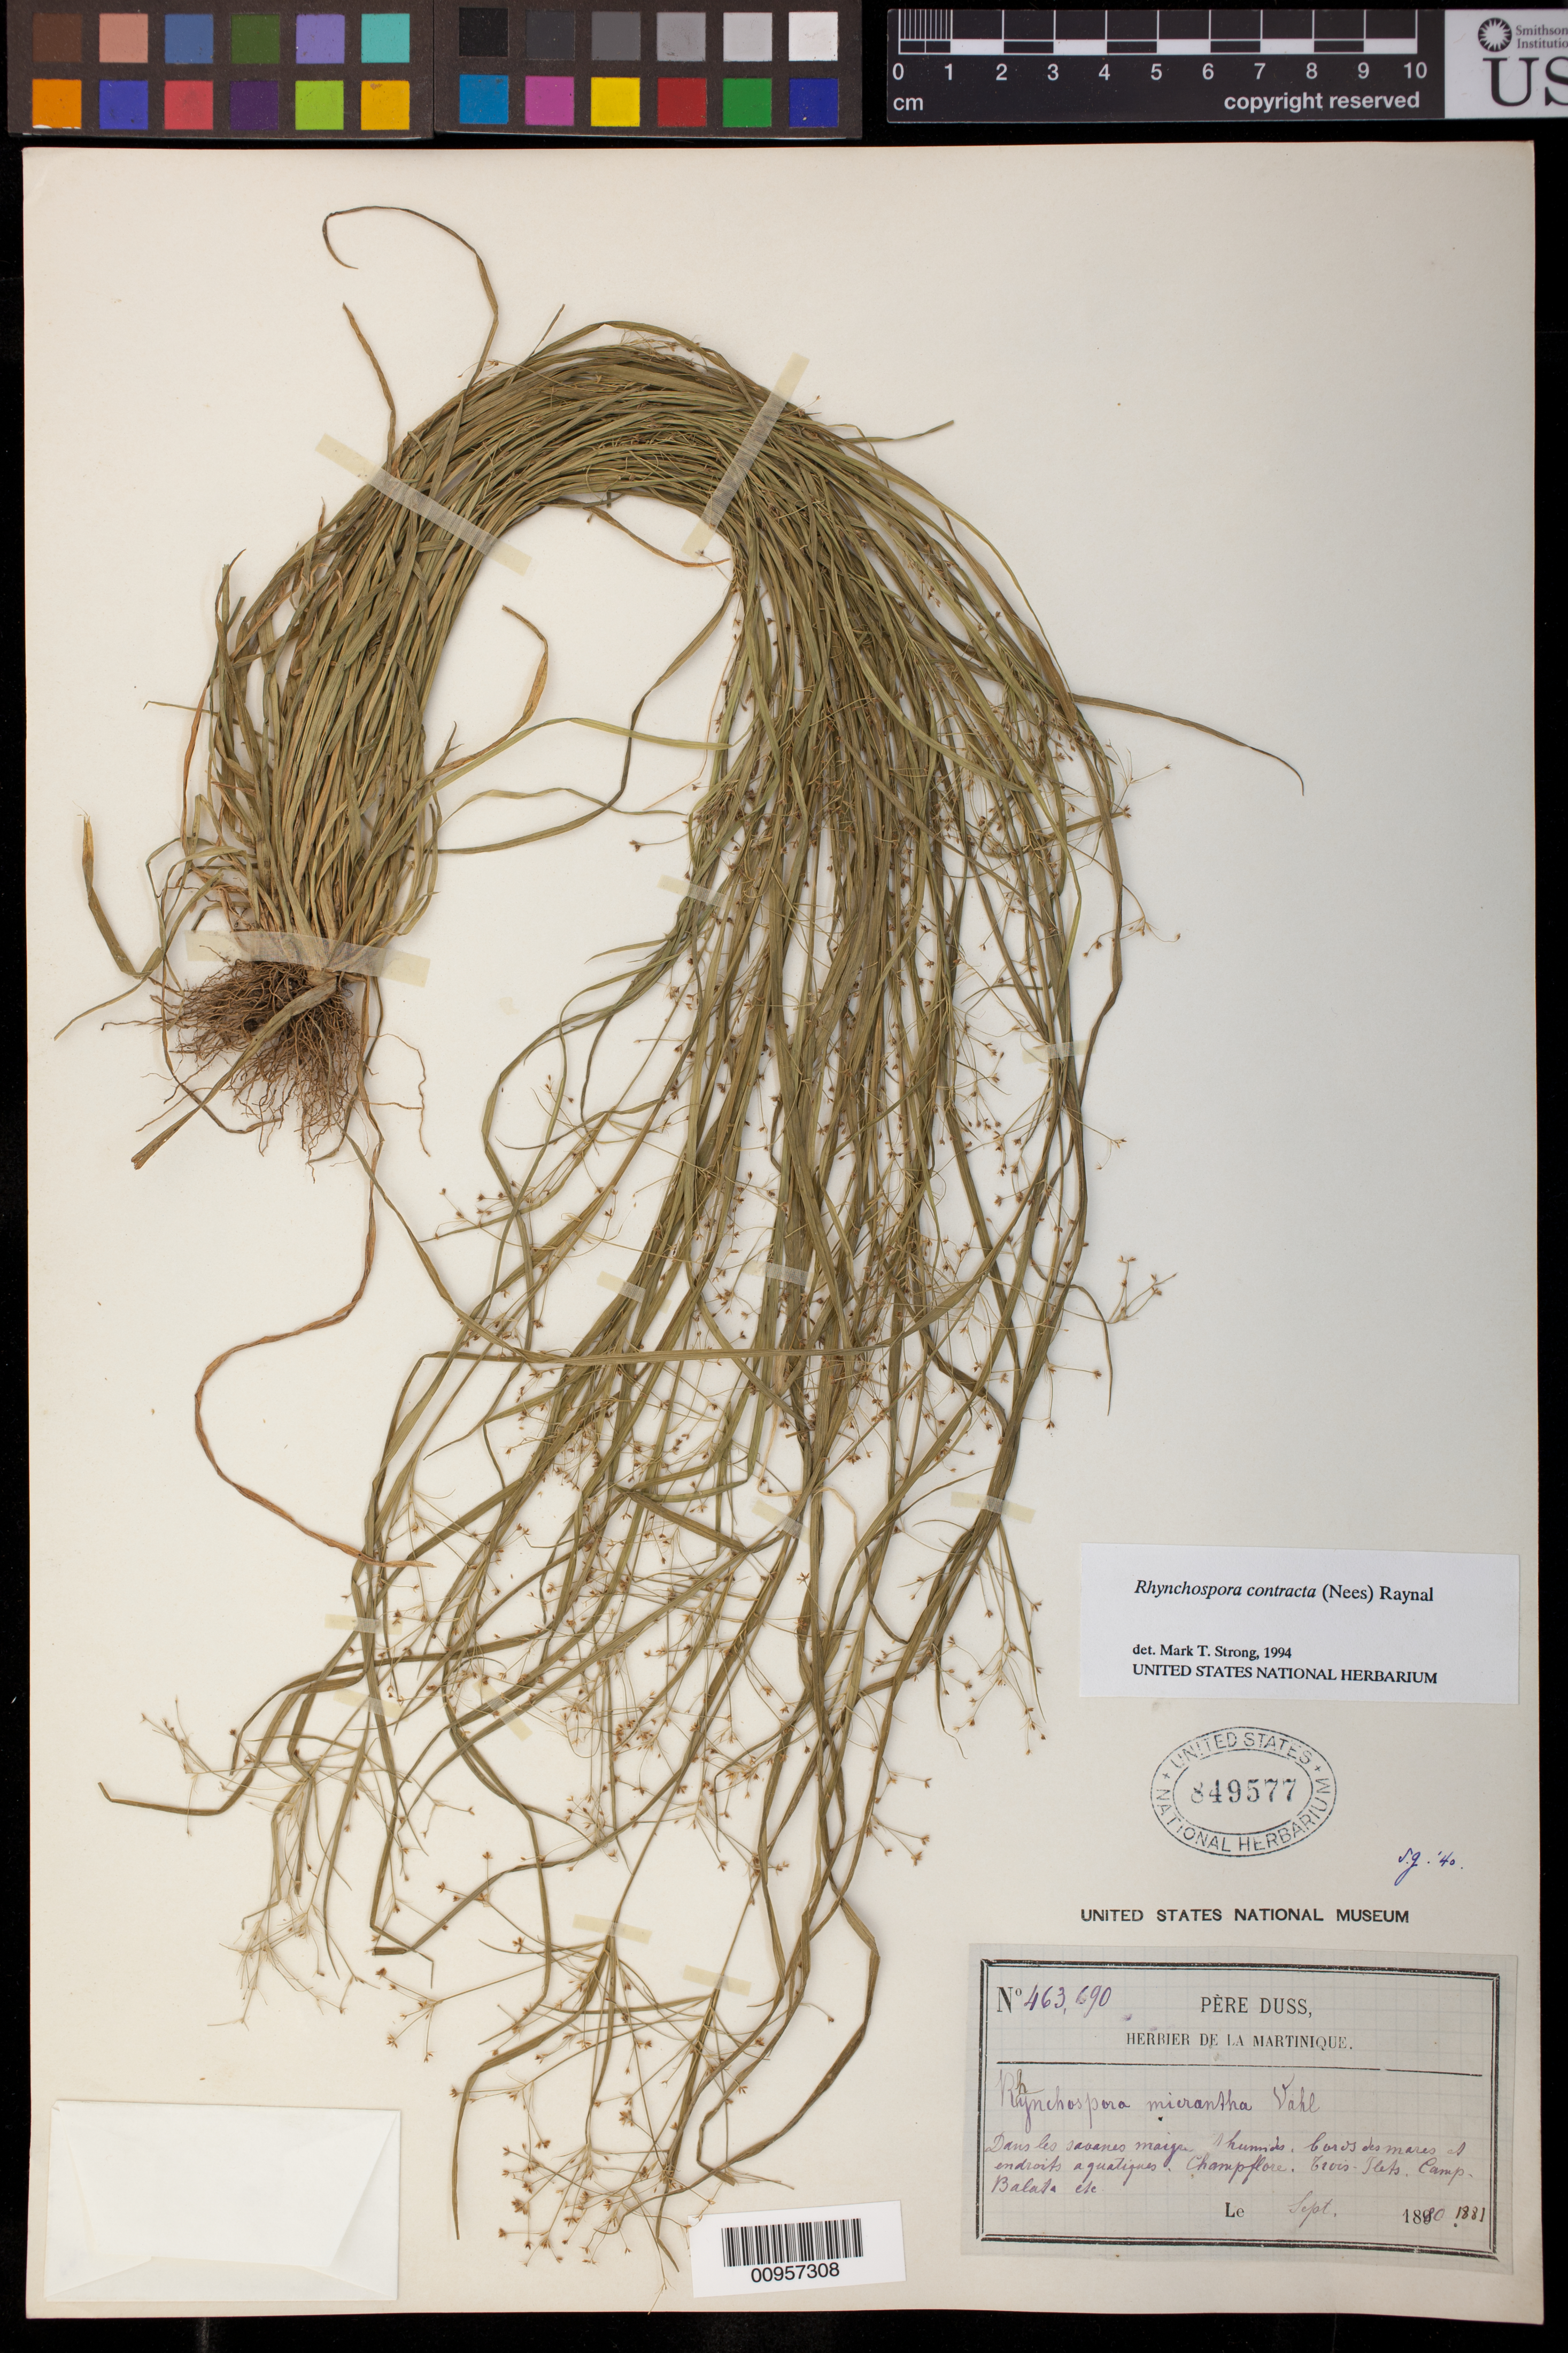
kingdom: Plantae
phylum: Tracheophyta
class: Liliopsida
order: Poales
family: Cyperaceae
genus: Rhynchospora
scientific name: Rhynchospora contracta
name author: (Nees) J. Raynal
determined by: Strong, M. T., (US), Smithsonian Institution - National Museum of Natural History (UNITED STATES)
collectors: Père Duss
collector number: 463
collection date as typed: Sep 1880 to -- --- 1881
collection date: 1880-09/1881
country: Martinique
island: Martinique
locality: Champflore, Trois Ilets, Camp Balata, etc.; bords des mares et endroits aquatiques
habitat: Dans les savanes margen et humides, bords des mares et endroits aquatiques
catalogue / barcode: US 849577